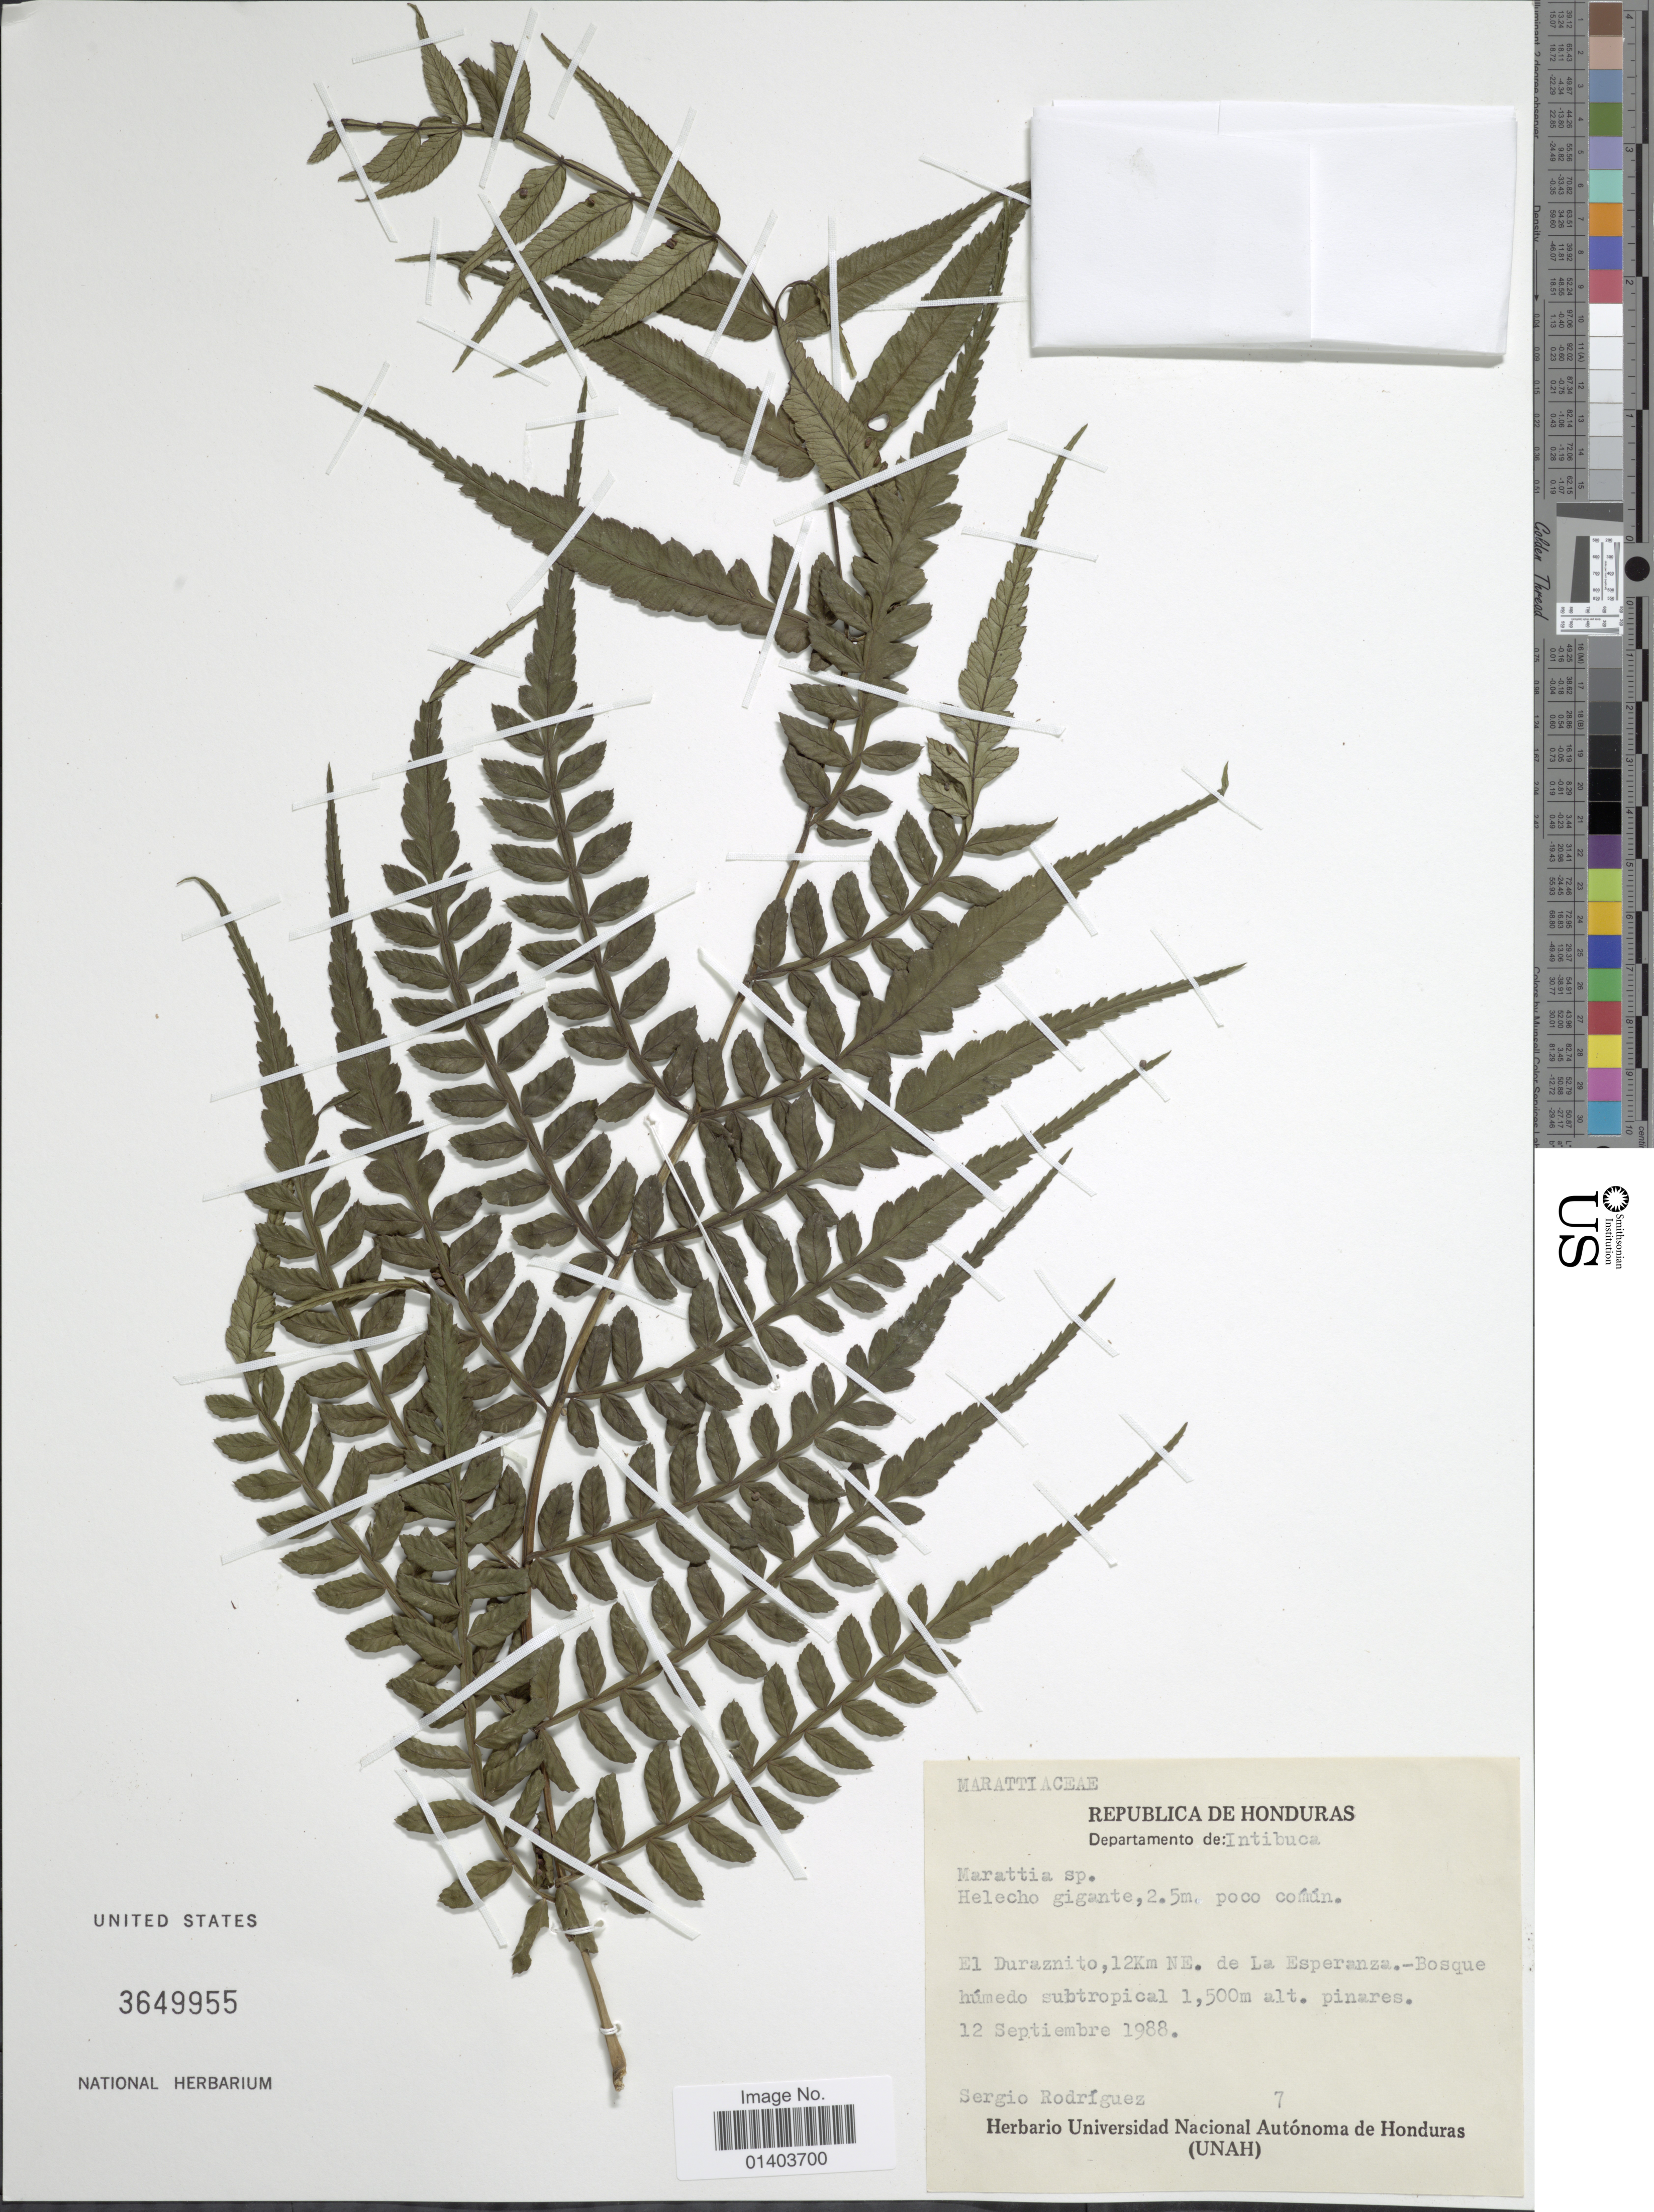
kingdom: Plantae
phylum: Tracheophyta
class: Polypodiopsida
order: Marattiales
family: Marattiaceae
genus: Eupodium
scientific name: Eupodium laeve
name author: (Sm.) Murdock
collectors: S. Rodriguez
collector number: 7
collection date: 1988-09-12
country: Honduras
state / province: Intibuca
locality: Departamento de Intibuca, El Durazmito to, 12km NE. de La Esperanza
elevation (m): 1500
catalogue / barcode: US 3649955